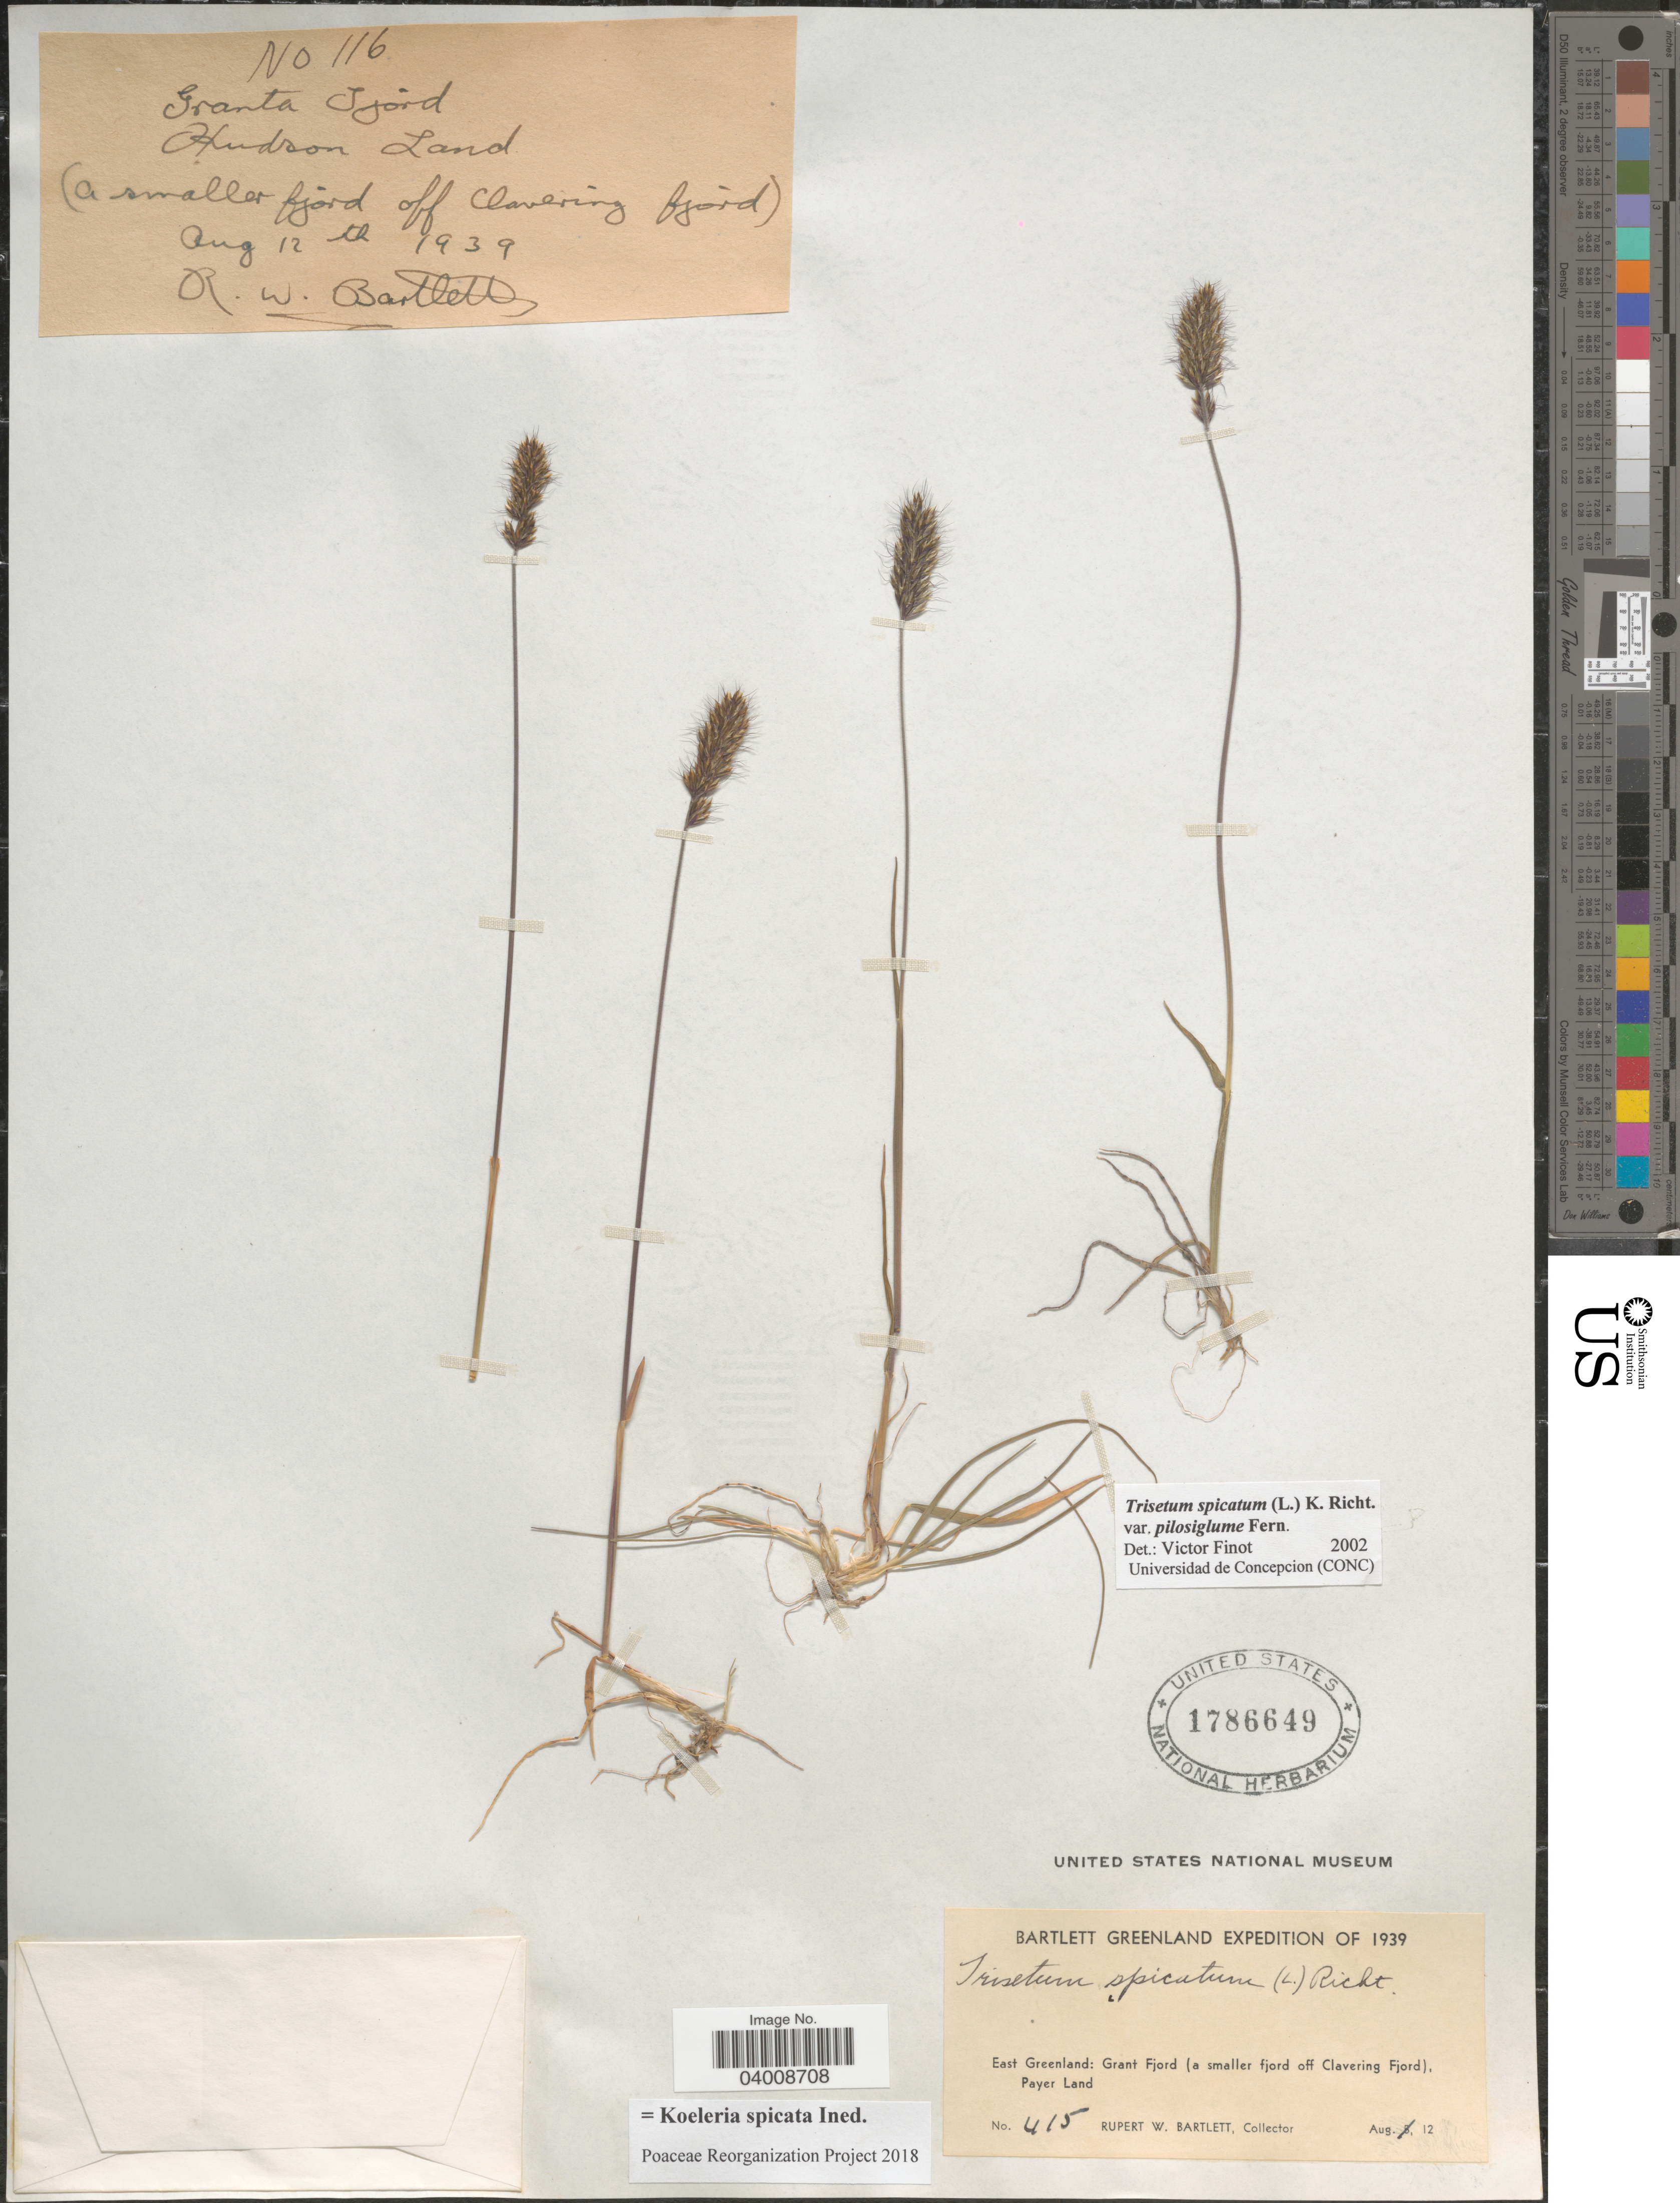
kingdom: Plantae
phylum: Tracheophyta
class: Liliopsida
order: Poales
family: Poaceae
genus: Koeleria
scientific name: Koeleria spicata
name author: (L.) Barberá et al.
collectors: R. W. Bartlett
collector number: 116/415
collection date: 1939-08-12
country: Greenland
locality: East Greenland: Grant Fjord (a smaller fjord off Clavering Fjord), Payer Land. Hudson Land.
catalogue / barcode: US 1786649